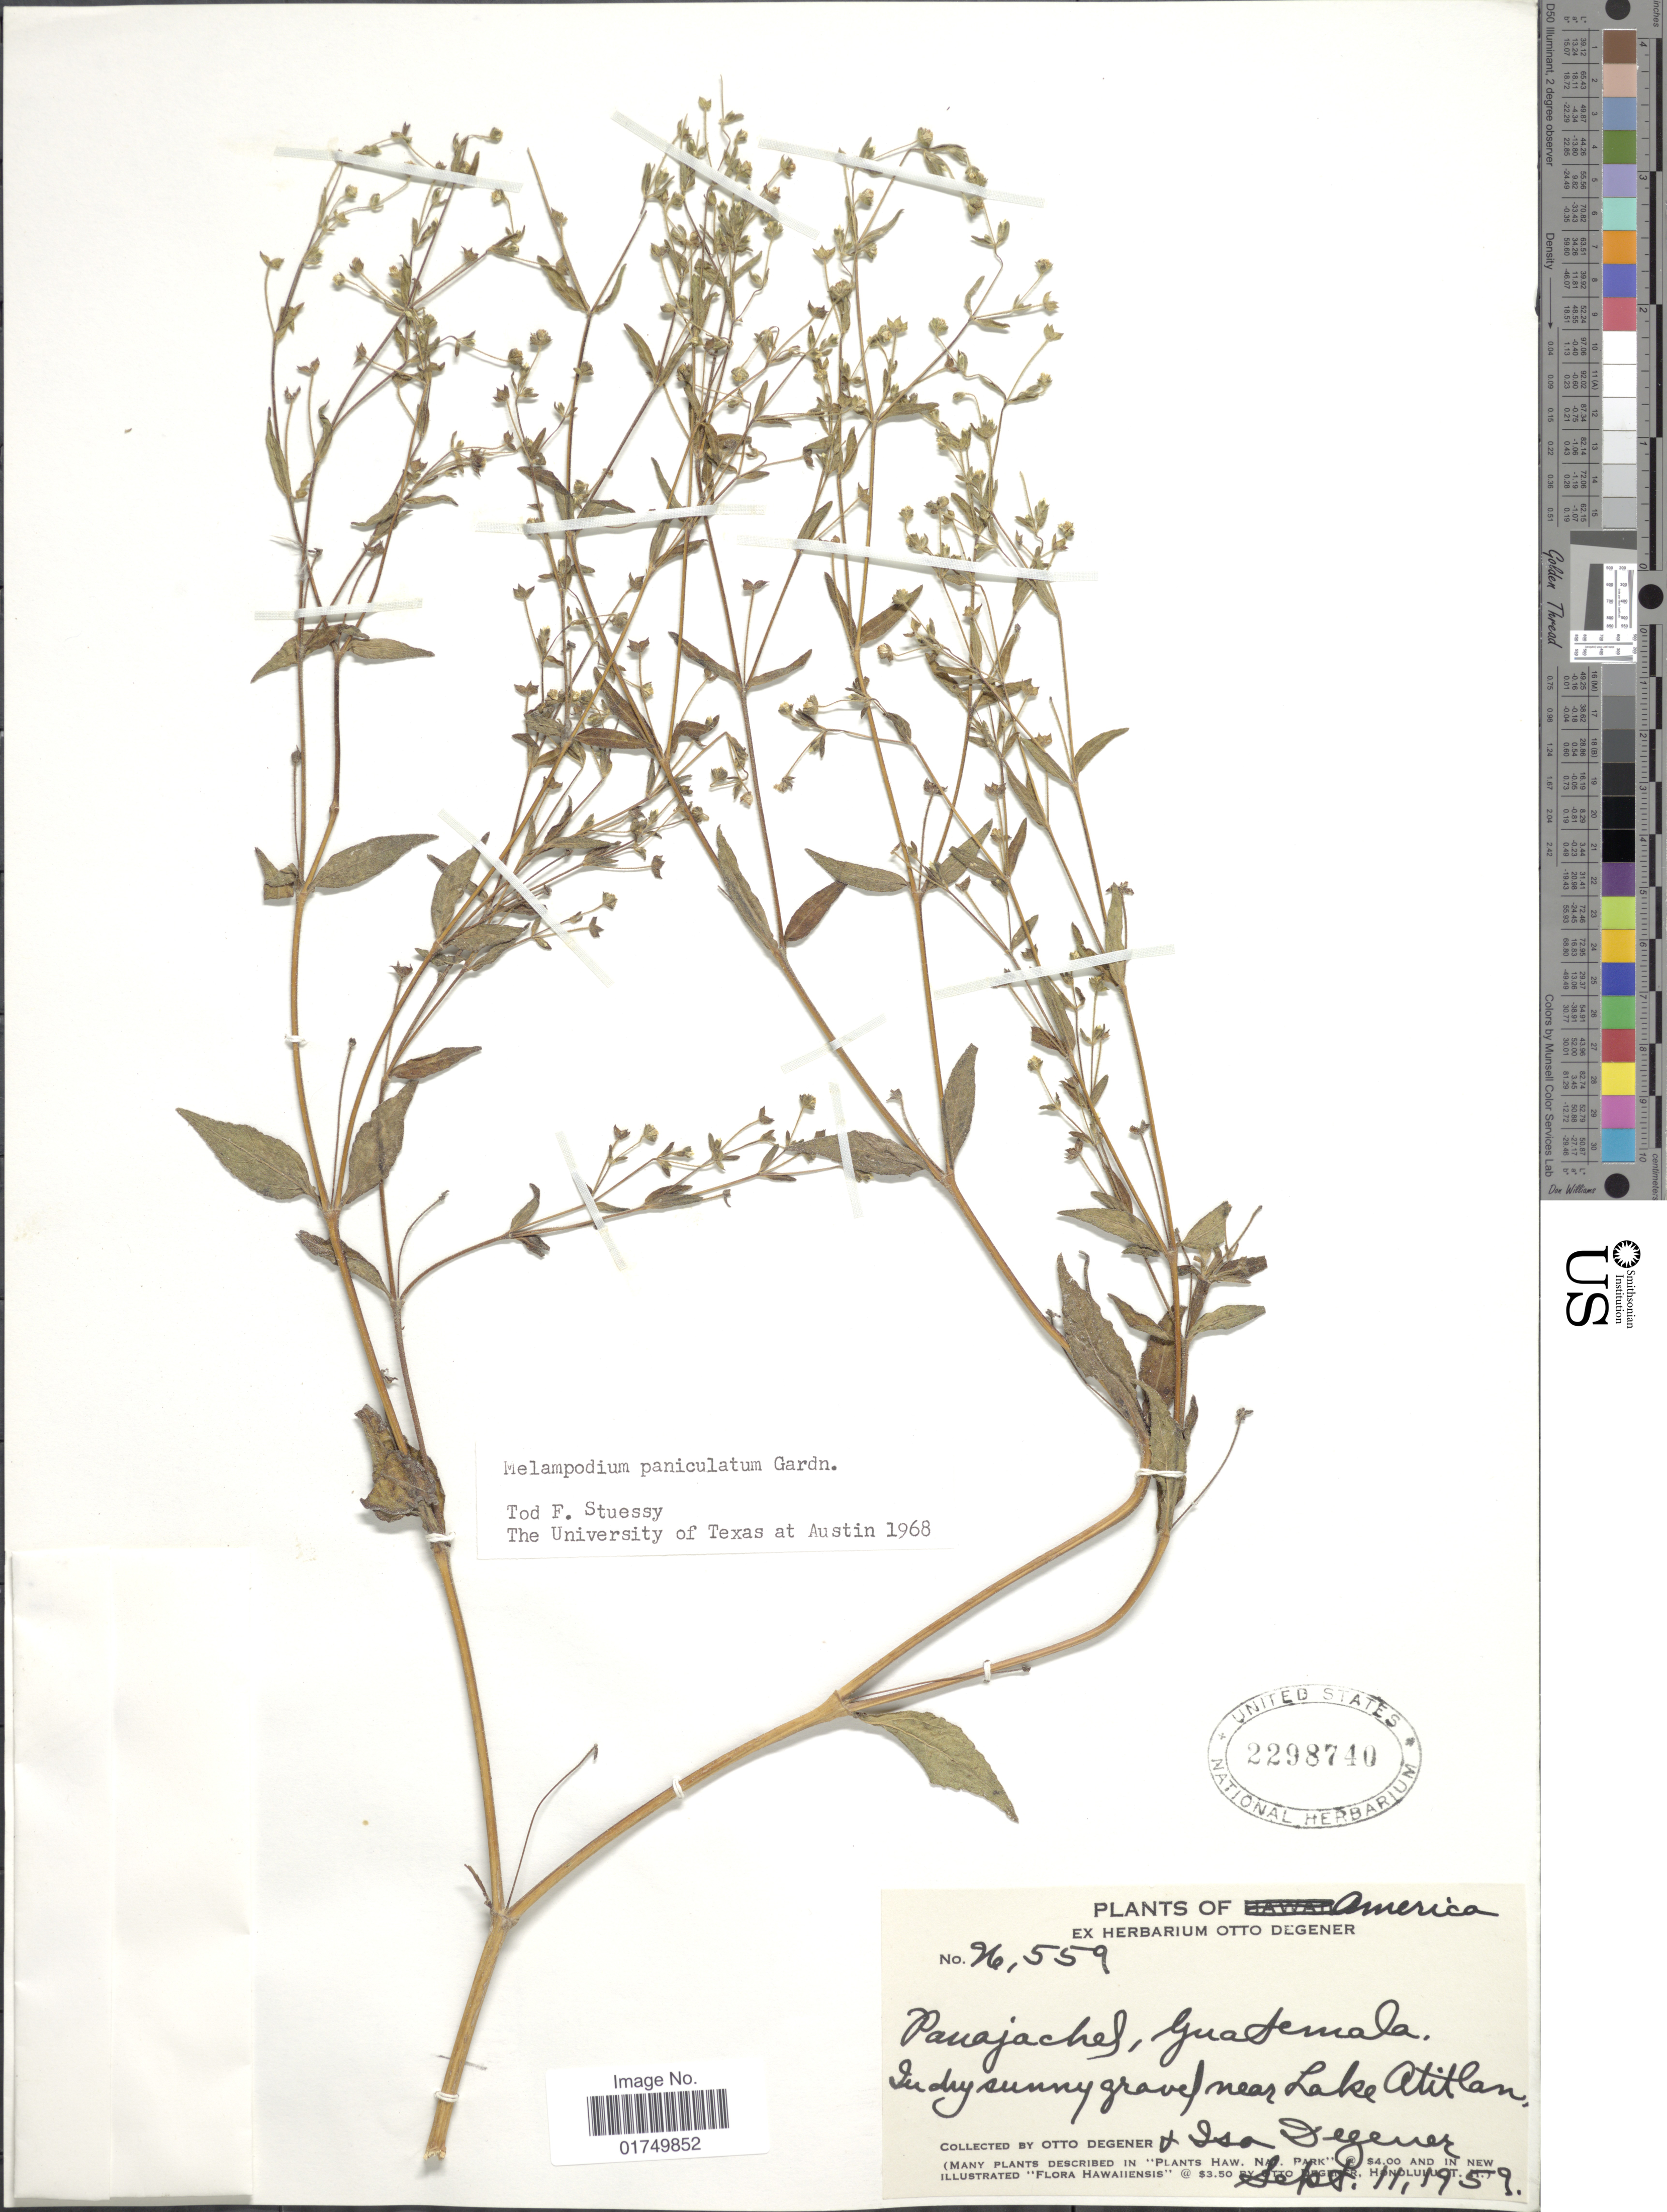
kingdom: Plantae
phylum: Tracheophyta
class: Magnoliopsida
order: Asterales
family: Asteraceae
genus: Melampodium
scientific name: Melampodium paniculatum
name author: Gardner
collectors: O. Degener & I. Degener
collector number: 559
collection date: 1959-09-17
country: Guatemala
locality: Panajachel, near Lake Atitlan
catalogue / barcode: US 2298740